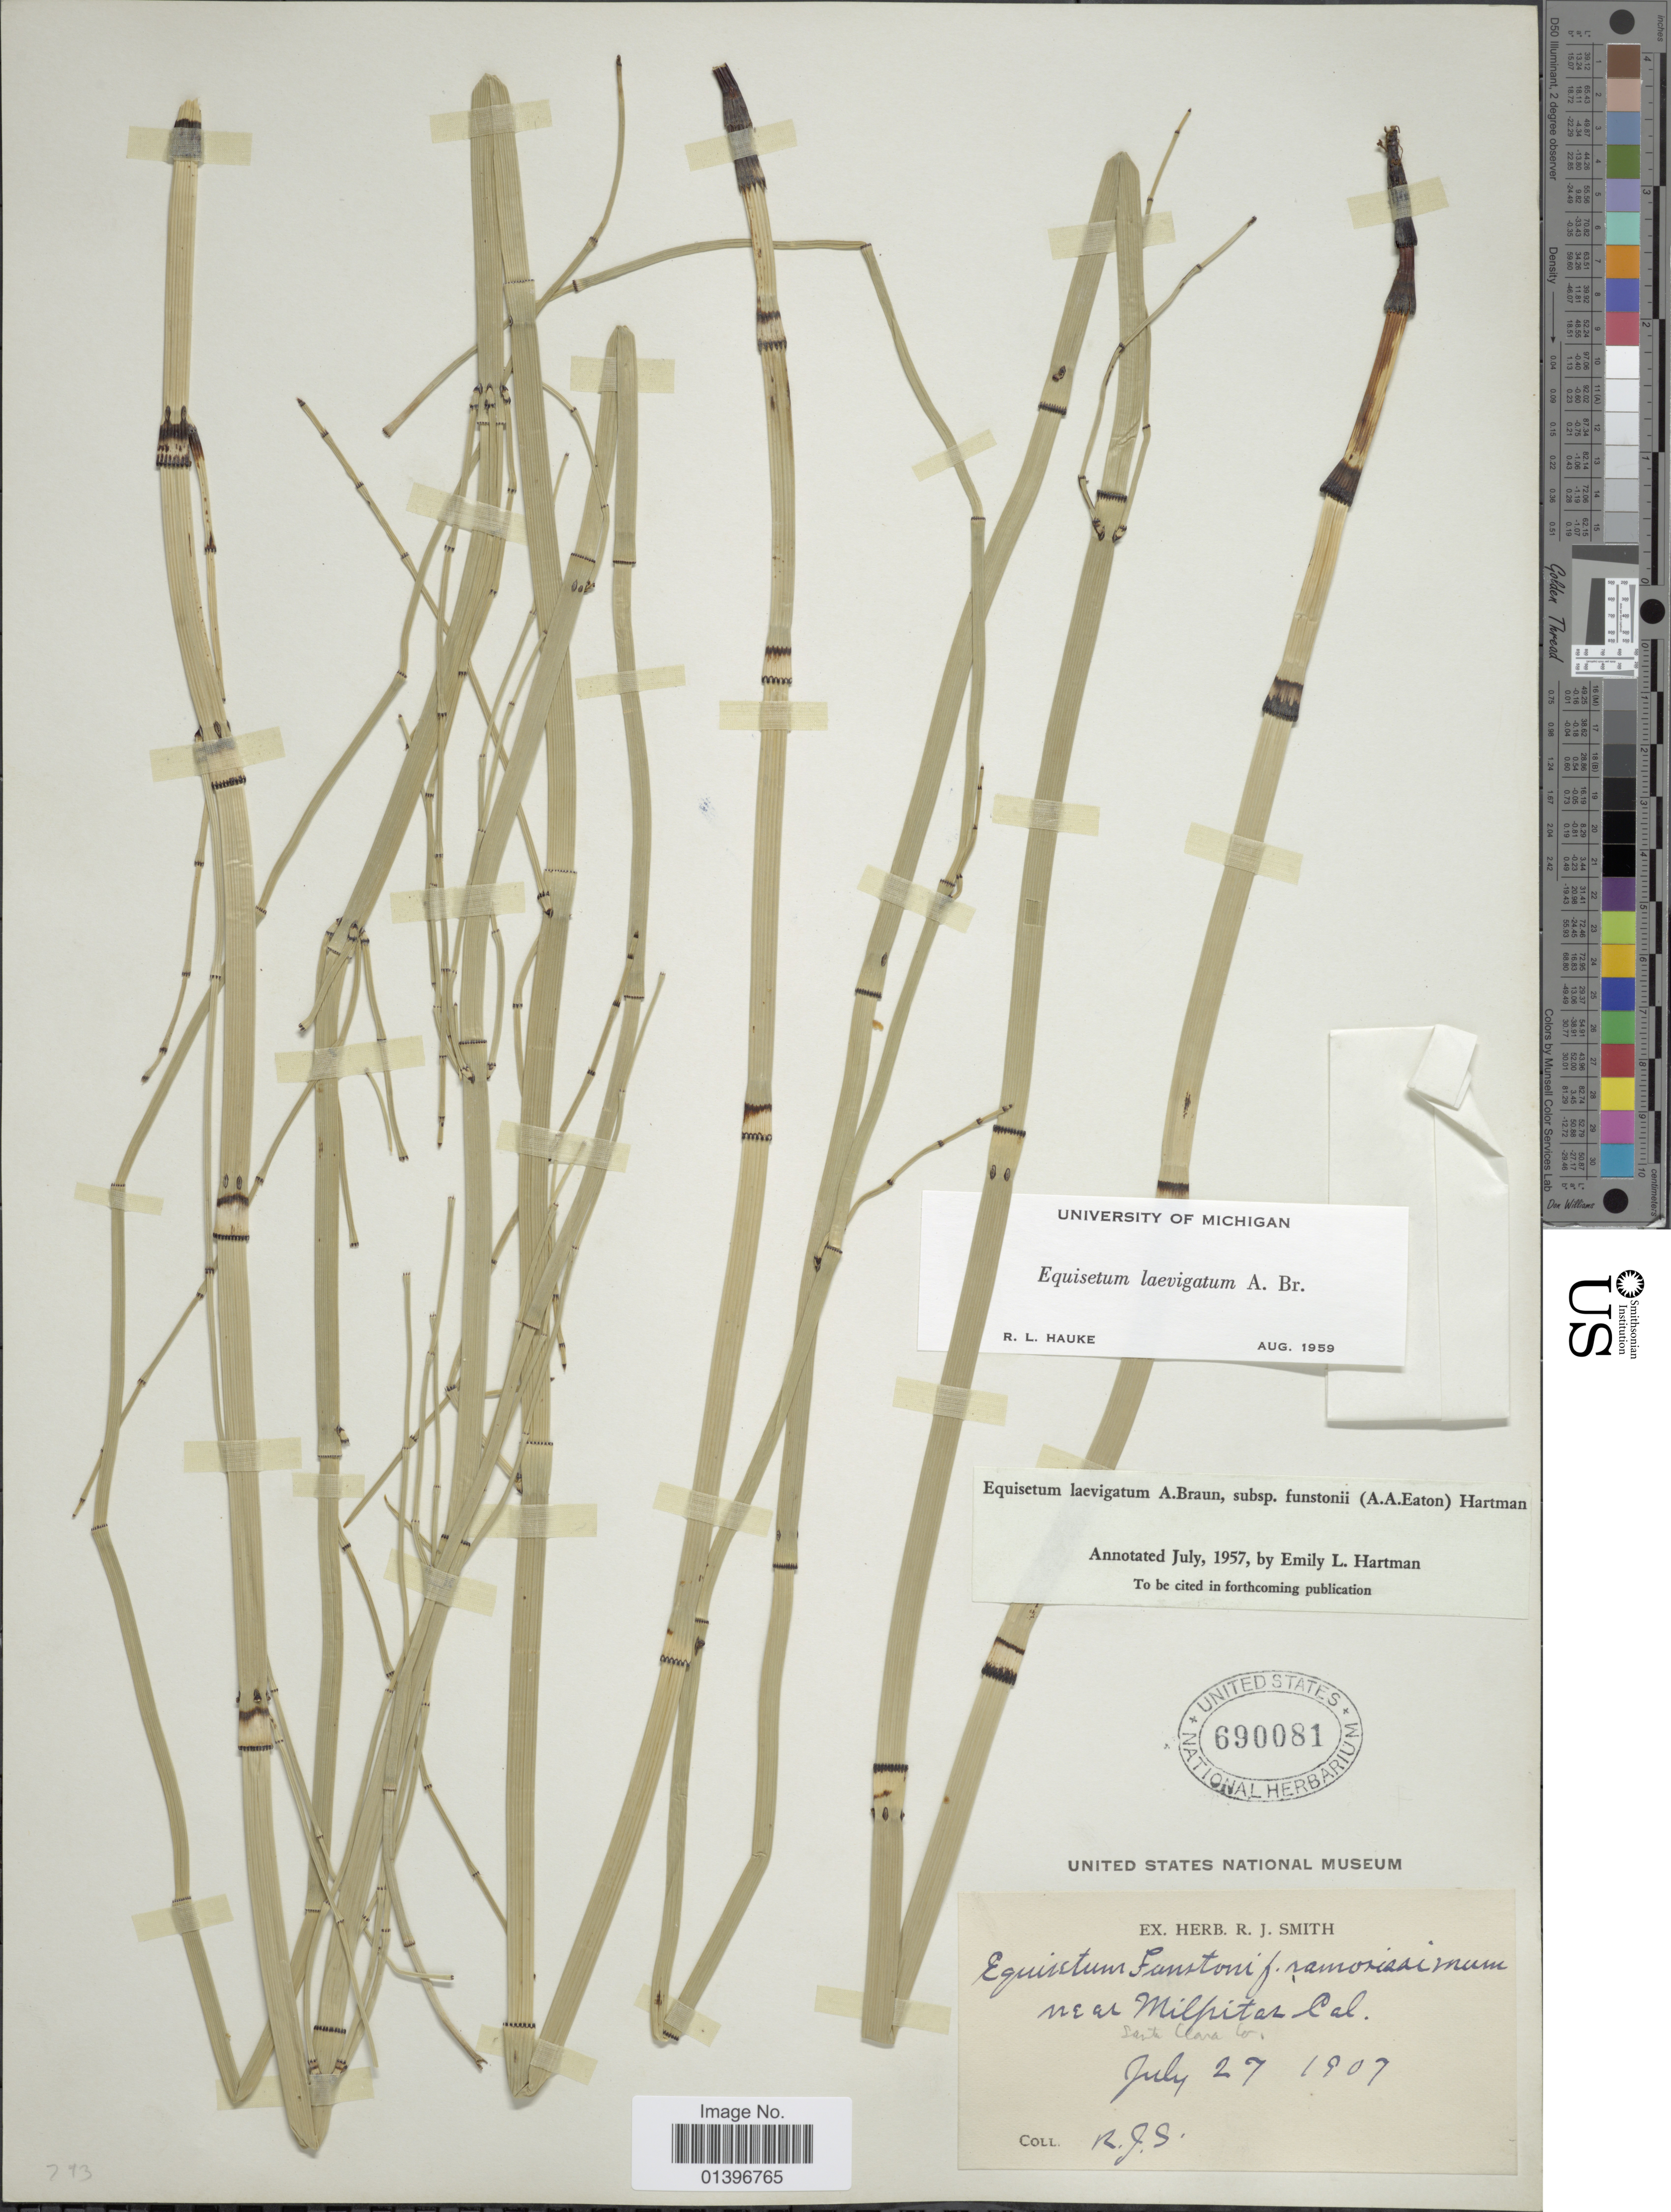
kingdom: Plantae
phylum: Tracheophyta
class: Polypodiopsida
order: Equisetales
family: Equisetaceae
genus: Equisetum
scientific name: Equisetum laevigatum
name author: A. Braun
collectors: R. J. Smith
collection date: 1907-07-27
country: United States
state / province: California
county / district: Santa Clara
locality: Near Milpitas, Santa Clara Co.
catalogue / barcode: US 690081